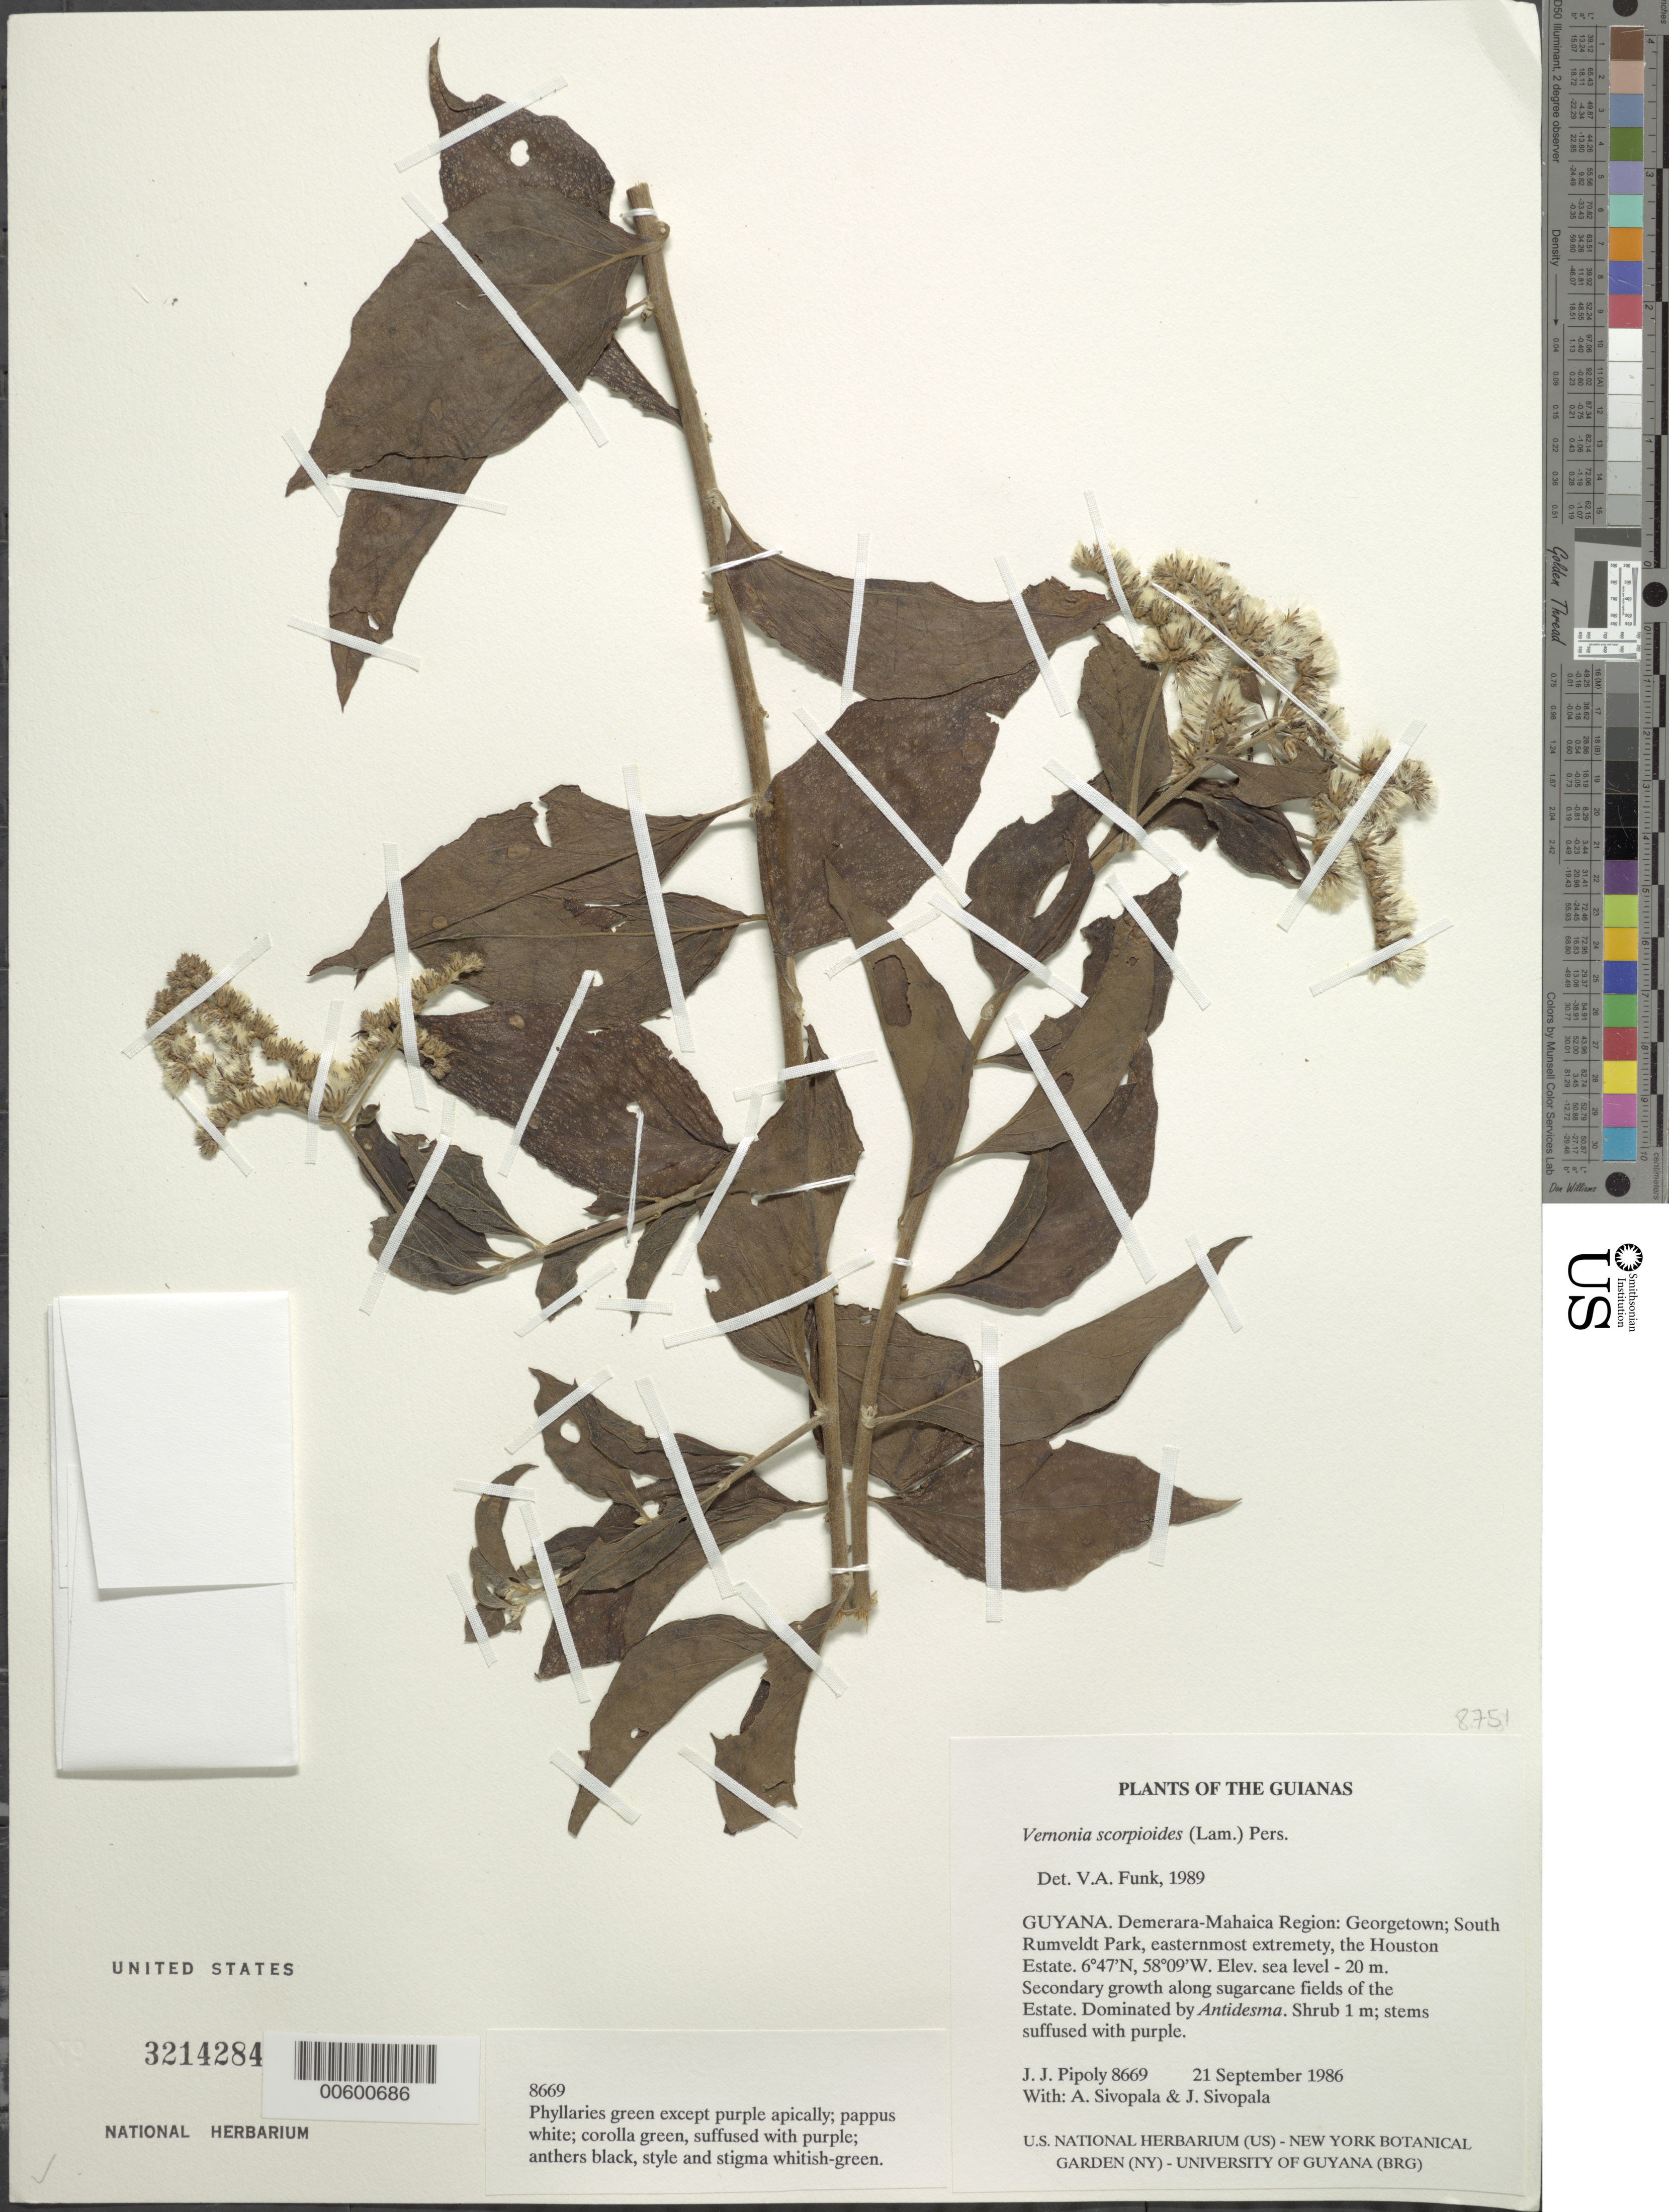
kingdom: Plantae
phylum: Tracheophyta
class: Magnoliopsida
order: Asterales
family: Asteraceae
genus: Cyrtocymura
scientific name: Cyrtocymura scorpioides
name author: (Lam.) H. Rob.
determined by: Funk, Vicki A., (BOT), Smithsonian Institution - National Museum of Natural History (UNITED STATES)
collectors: J. J. Pipoly, A. Sivopala & J. Sivopala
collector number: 8669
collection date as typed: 21 September 1986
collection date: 1986-09-21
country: Guyana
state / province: Demerara-Mahaica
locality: Georgetown; South Rumveldt Park, easternmost extremety, the Houston Estate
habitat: Secondary growth along sugarcane fields of the Estate. Dominated by Antidesma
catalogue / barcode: US 3214284